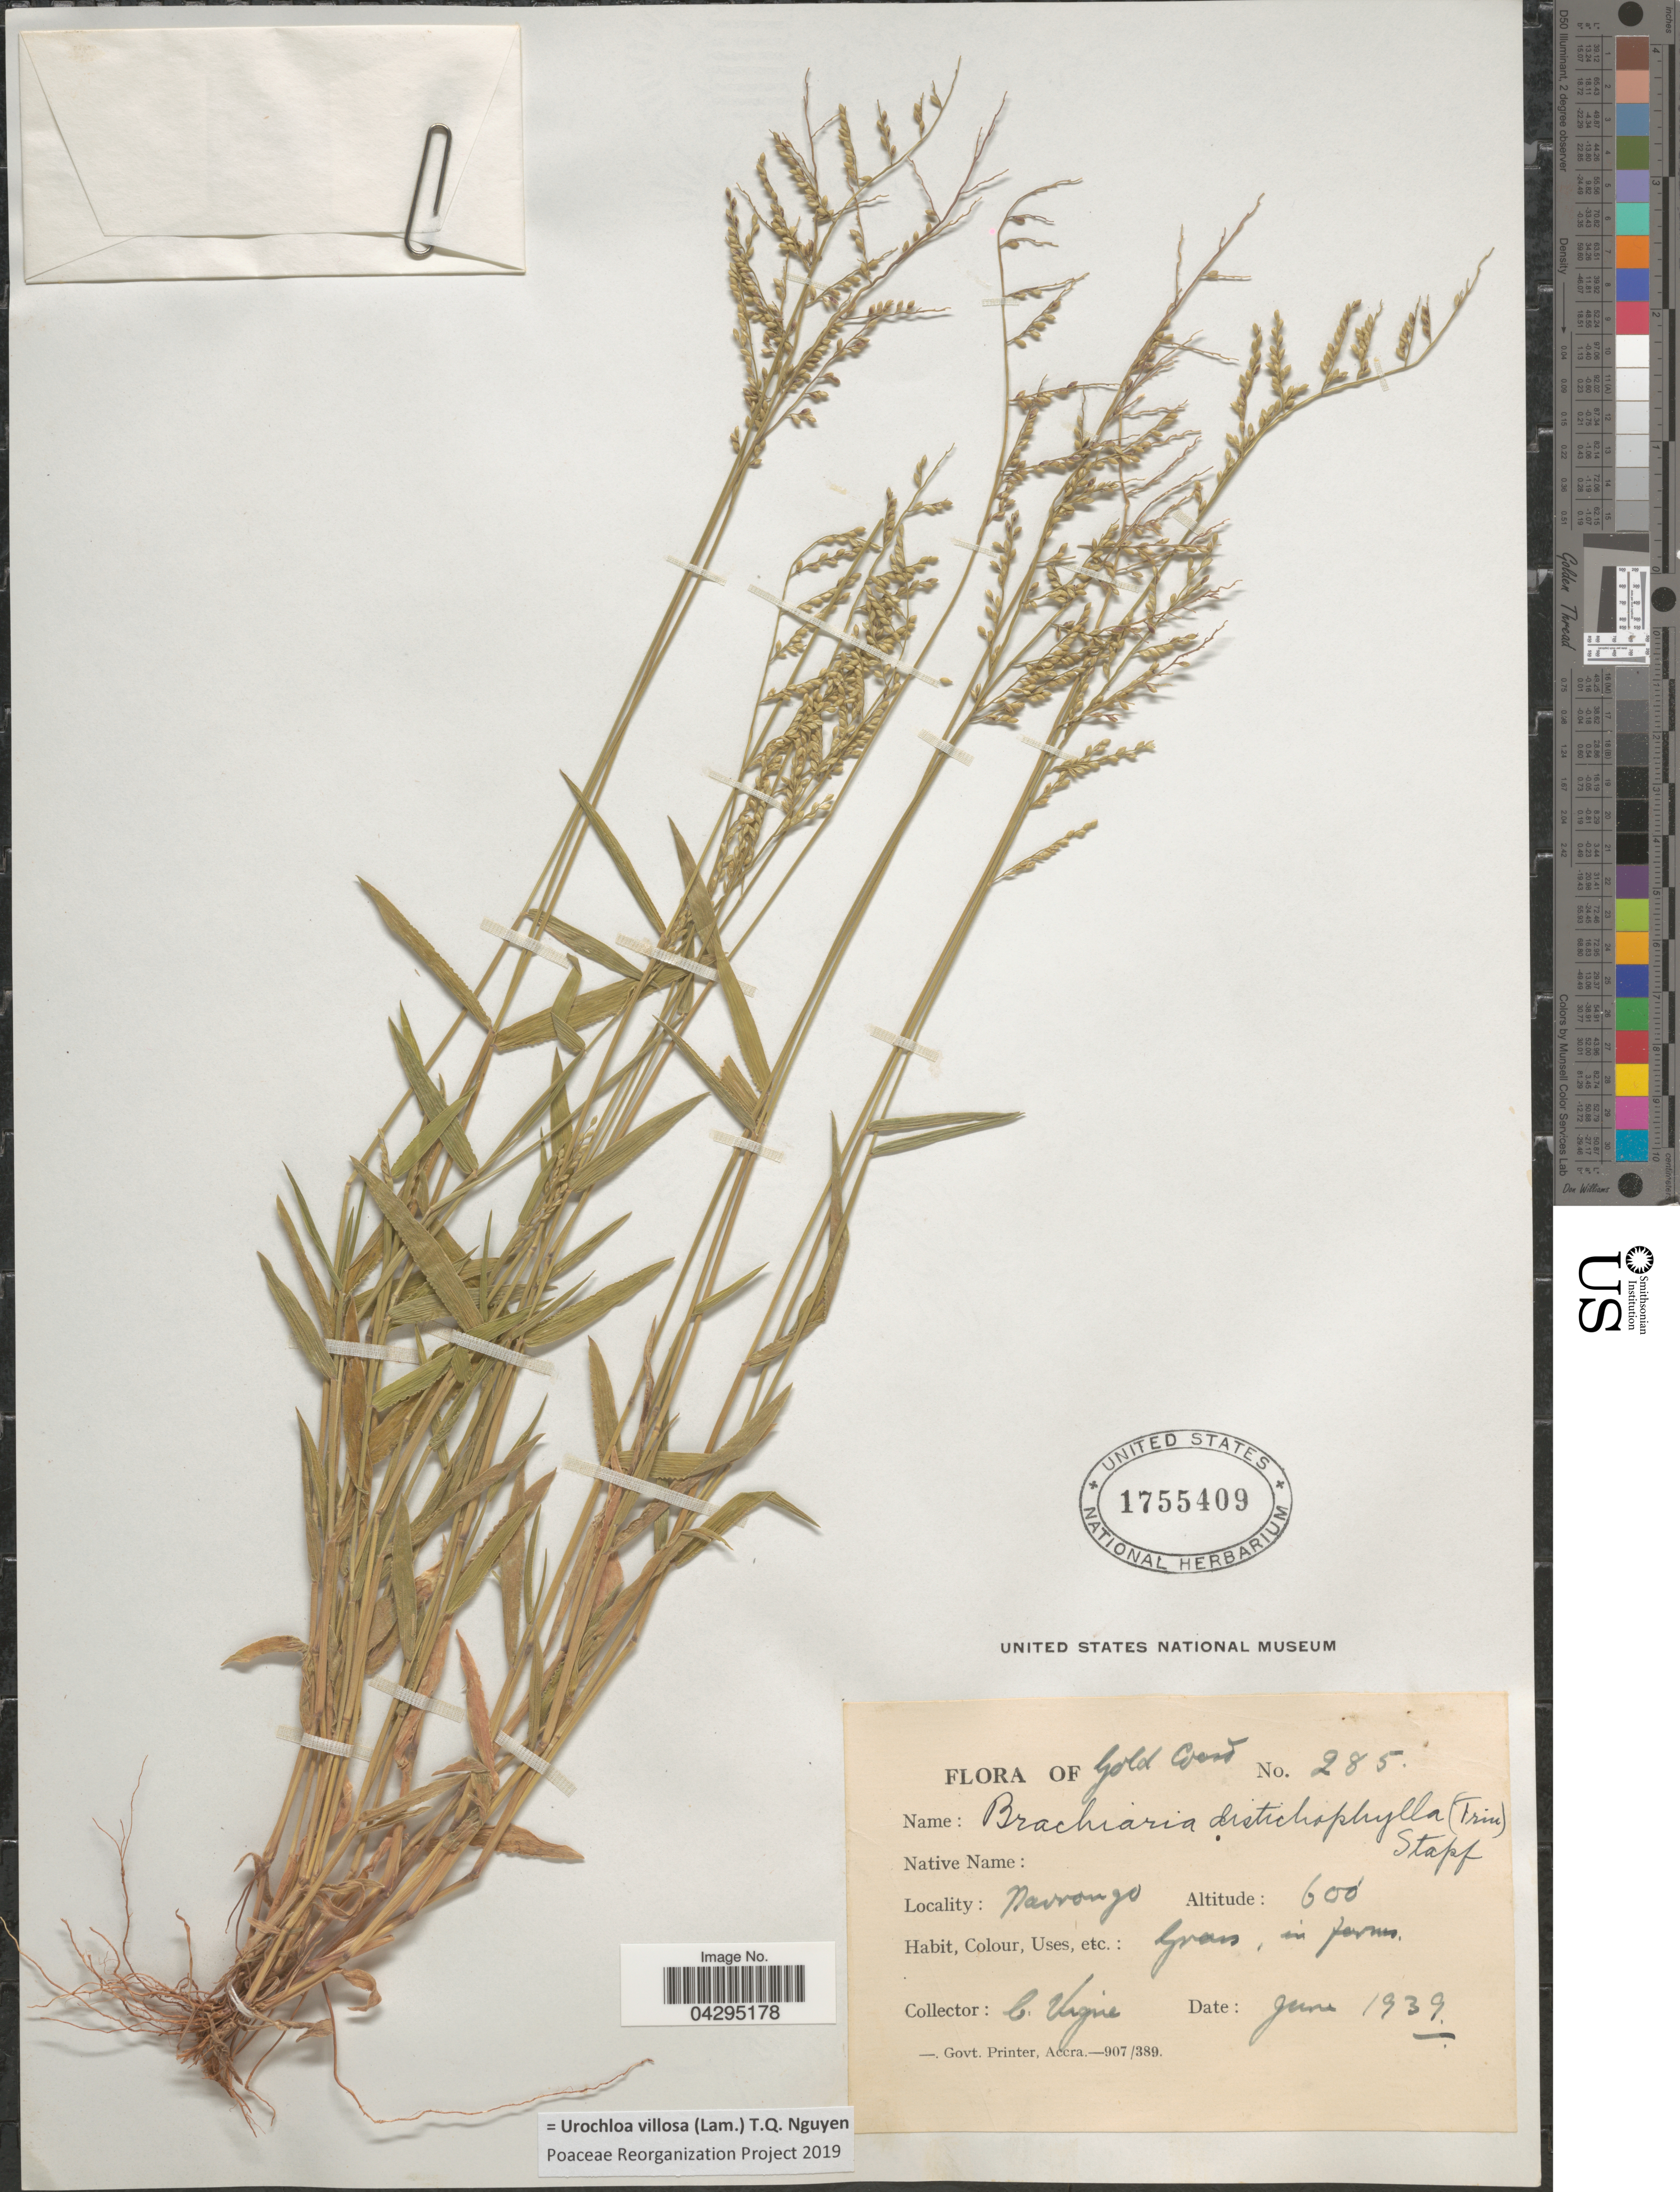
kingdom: Plantae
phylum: Tracheophyta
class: Liliopsida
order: Poales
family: Poaceae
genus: Urochloa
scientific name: Urochloa villosa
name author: (Lam.) T.Q. Nguyen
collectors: C. Vigne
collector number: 285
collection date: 1939-06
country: Ghana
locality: Gold Coast. Navrongo.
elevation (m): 183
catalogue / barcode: US 1755409